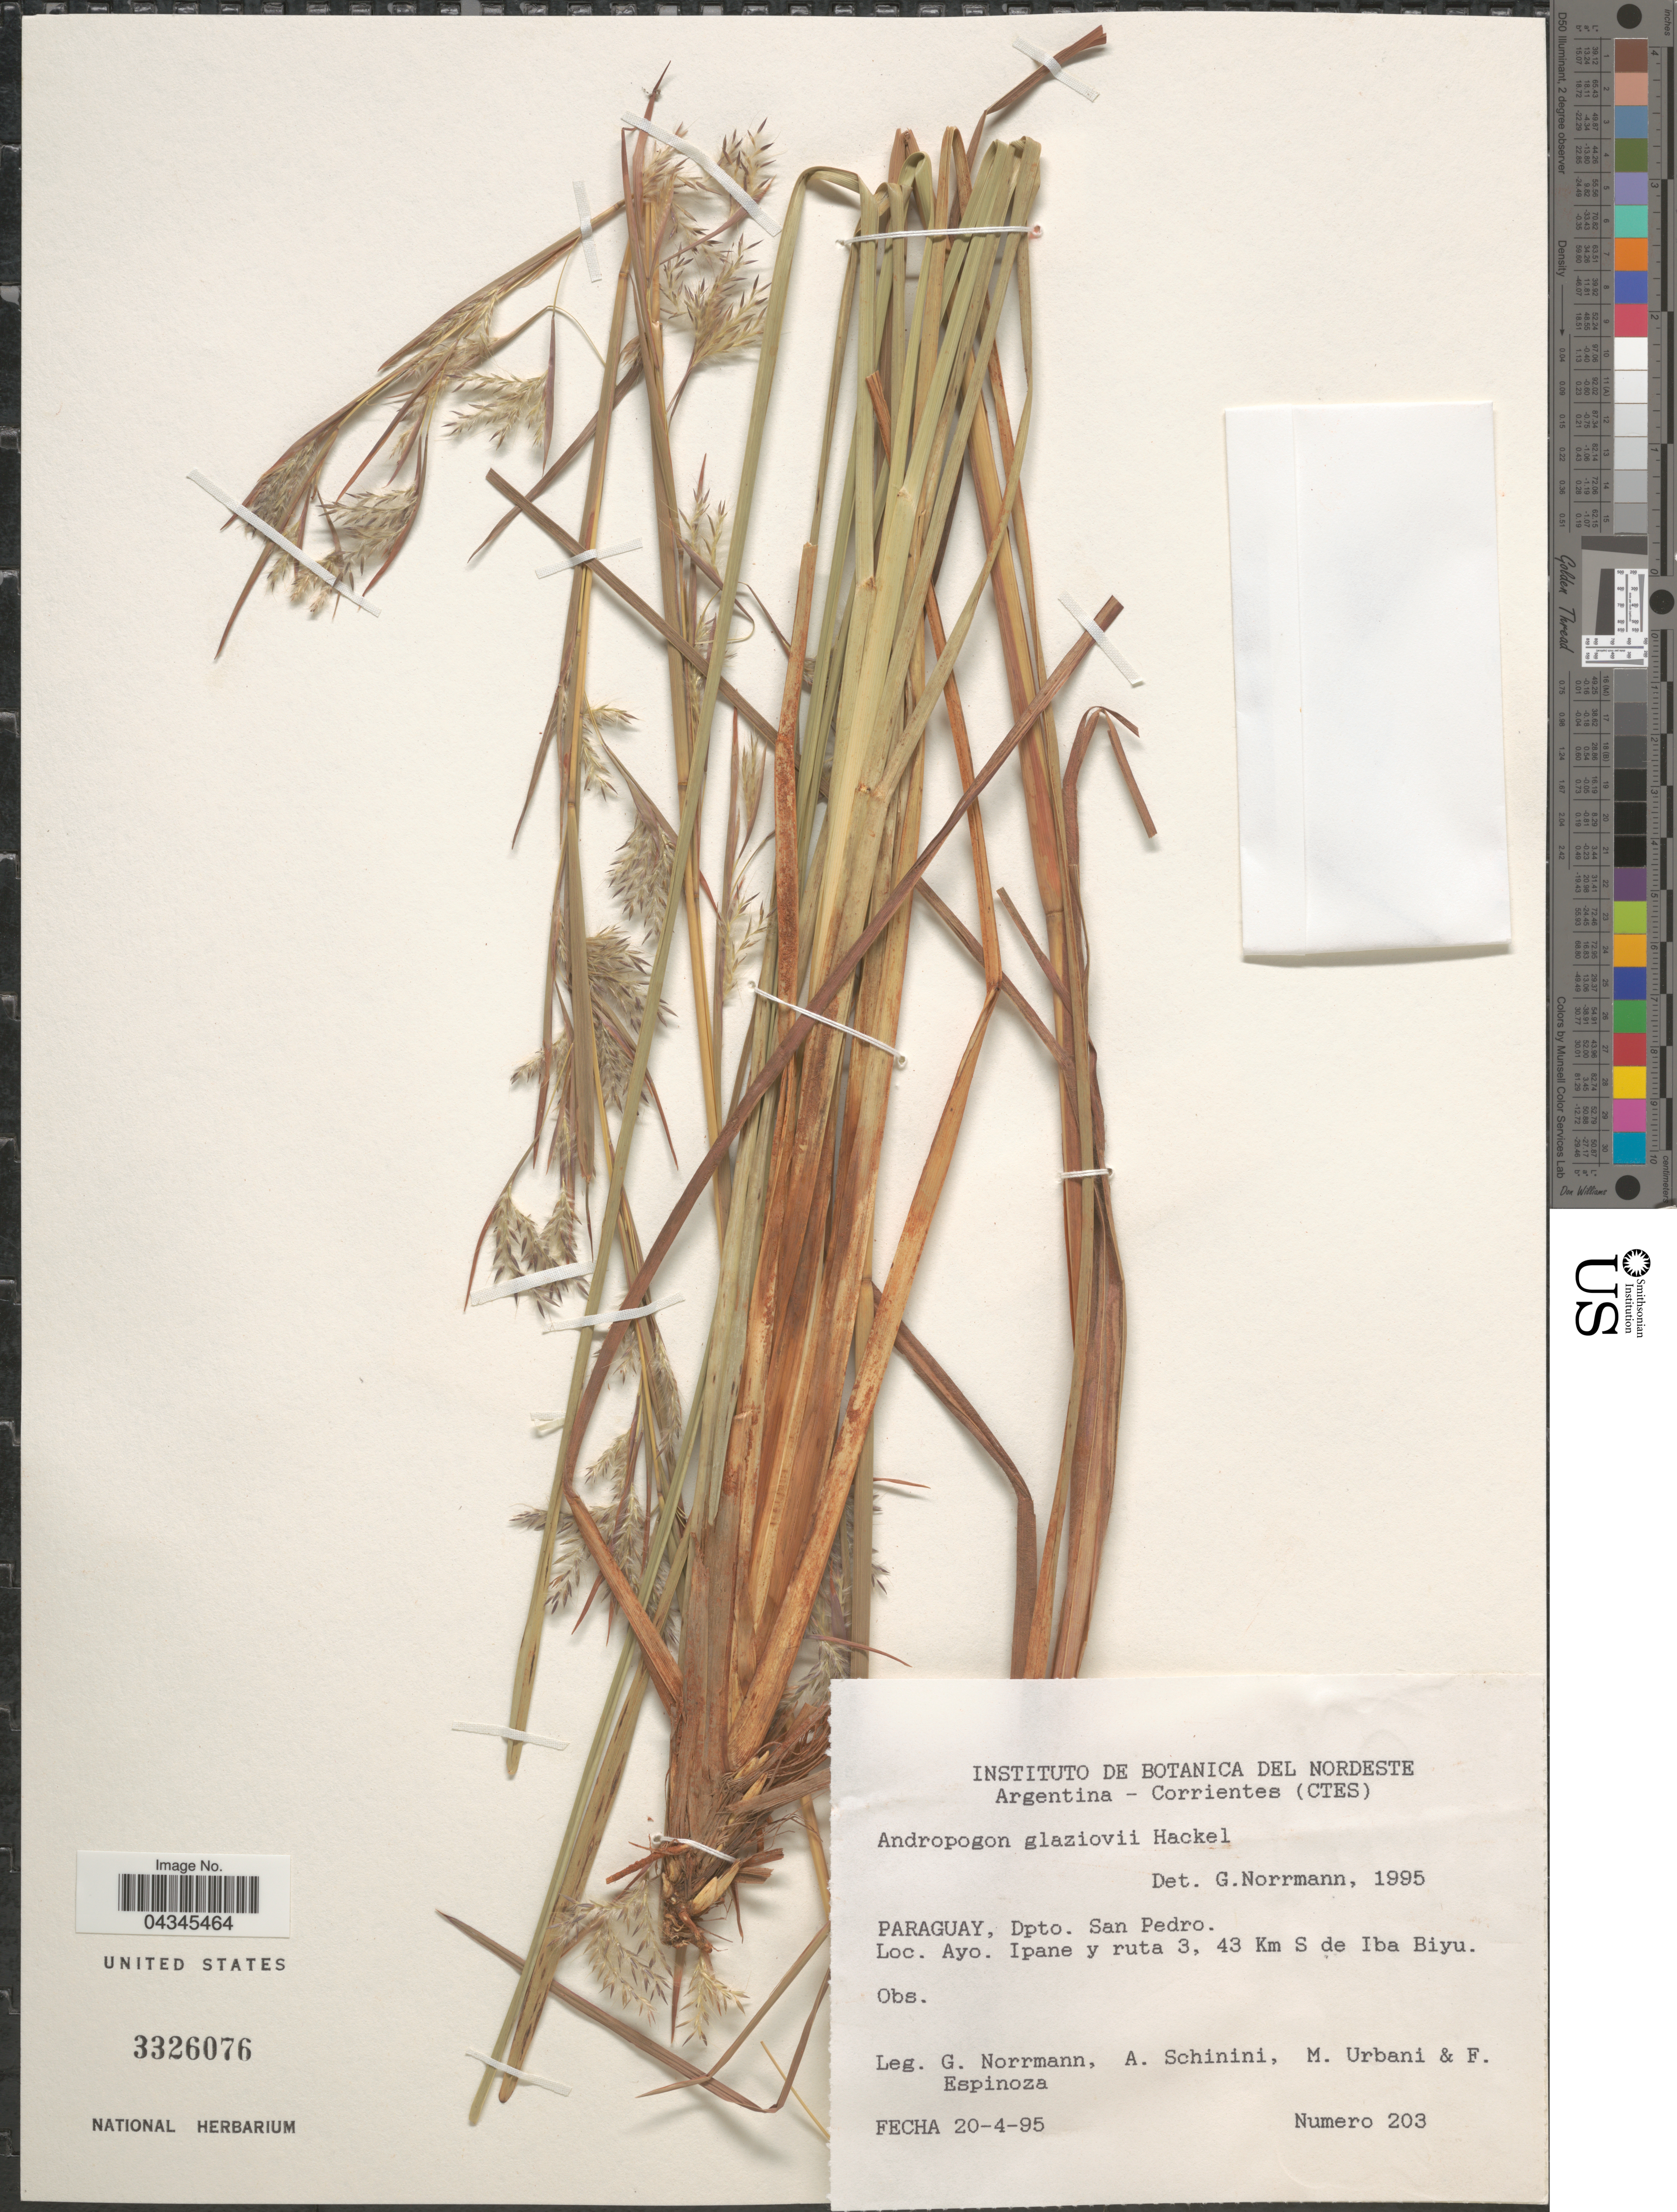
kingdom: Plantae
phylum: Tracheophyta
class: Liliopsida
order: Poales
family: Poaceae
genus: Andropogon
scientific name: Andropogon glaziovii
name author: Hack. in Mart.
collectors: G. Norrmann, A. Schinini, M. Urbani & F. Espinoza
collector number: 203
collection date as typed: Transcribed d/m/y: 20/4/95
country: Paraguay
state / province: San Pedro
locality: Dpto. San Pedro. Ayo. Ipane y ruta 3, 43 Km S de Iba Biyu.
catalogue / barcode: US 3326076